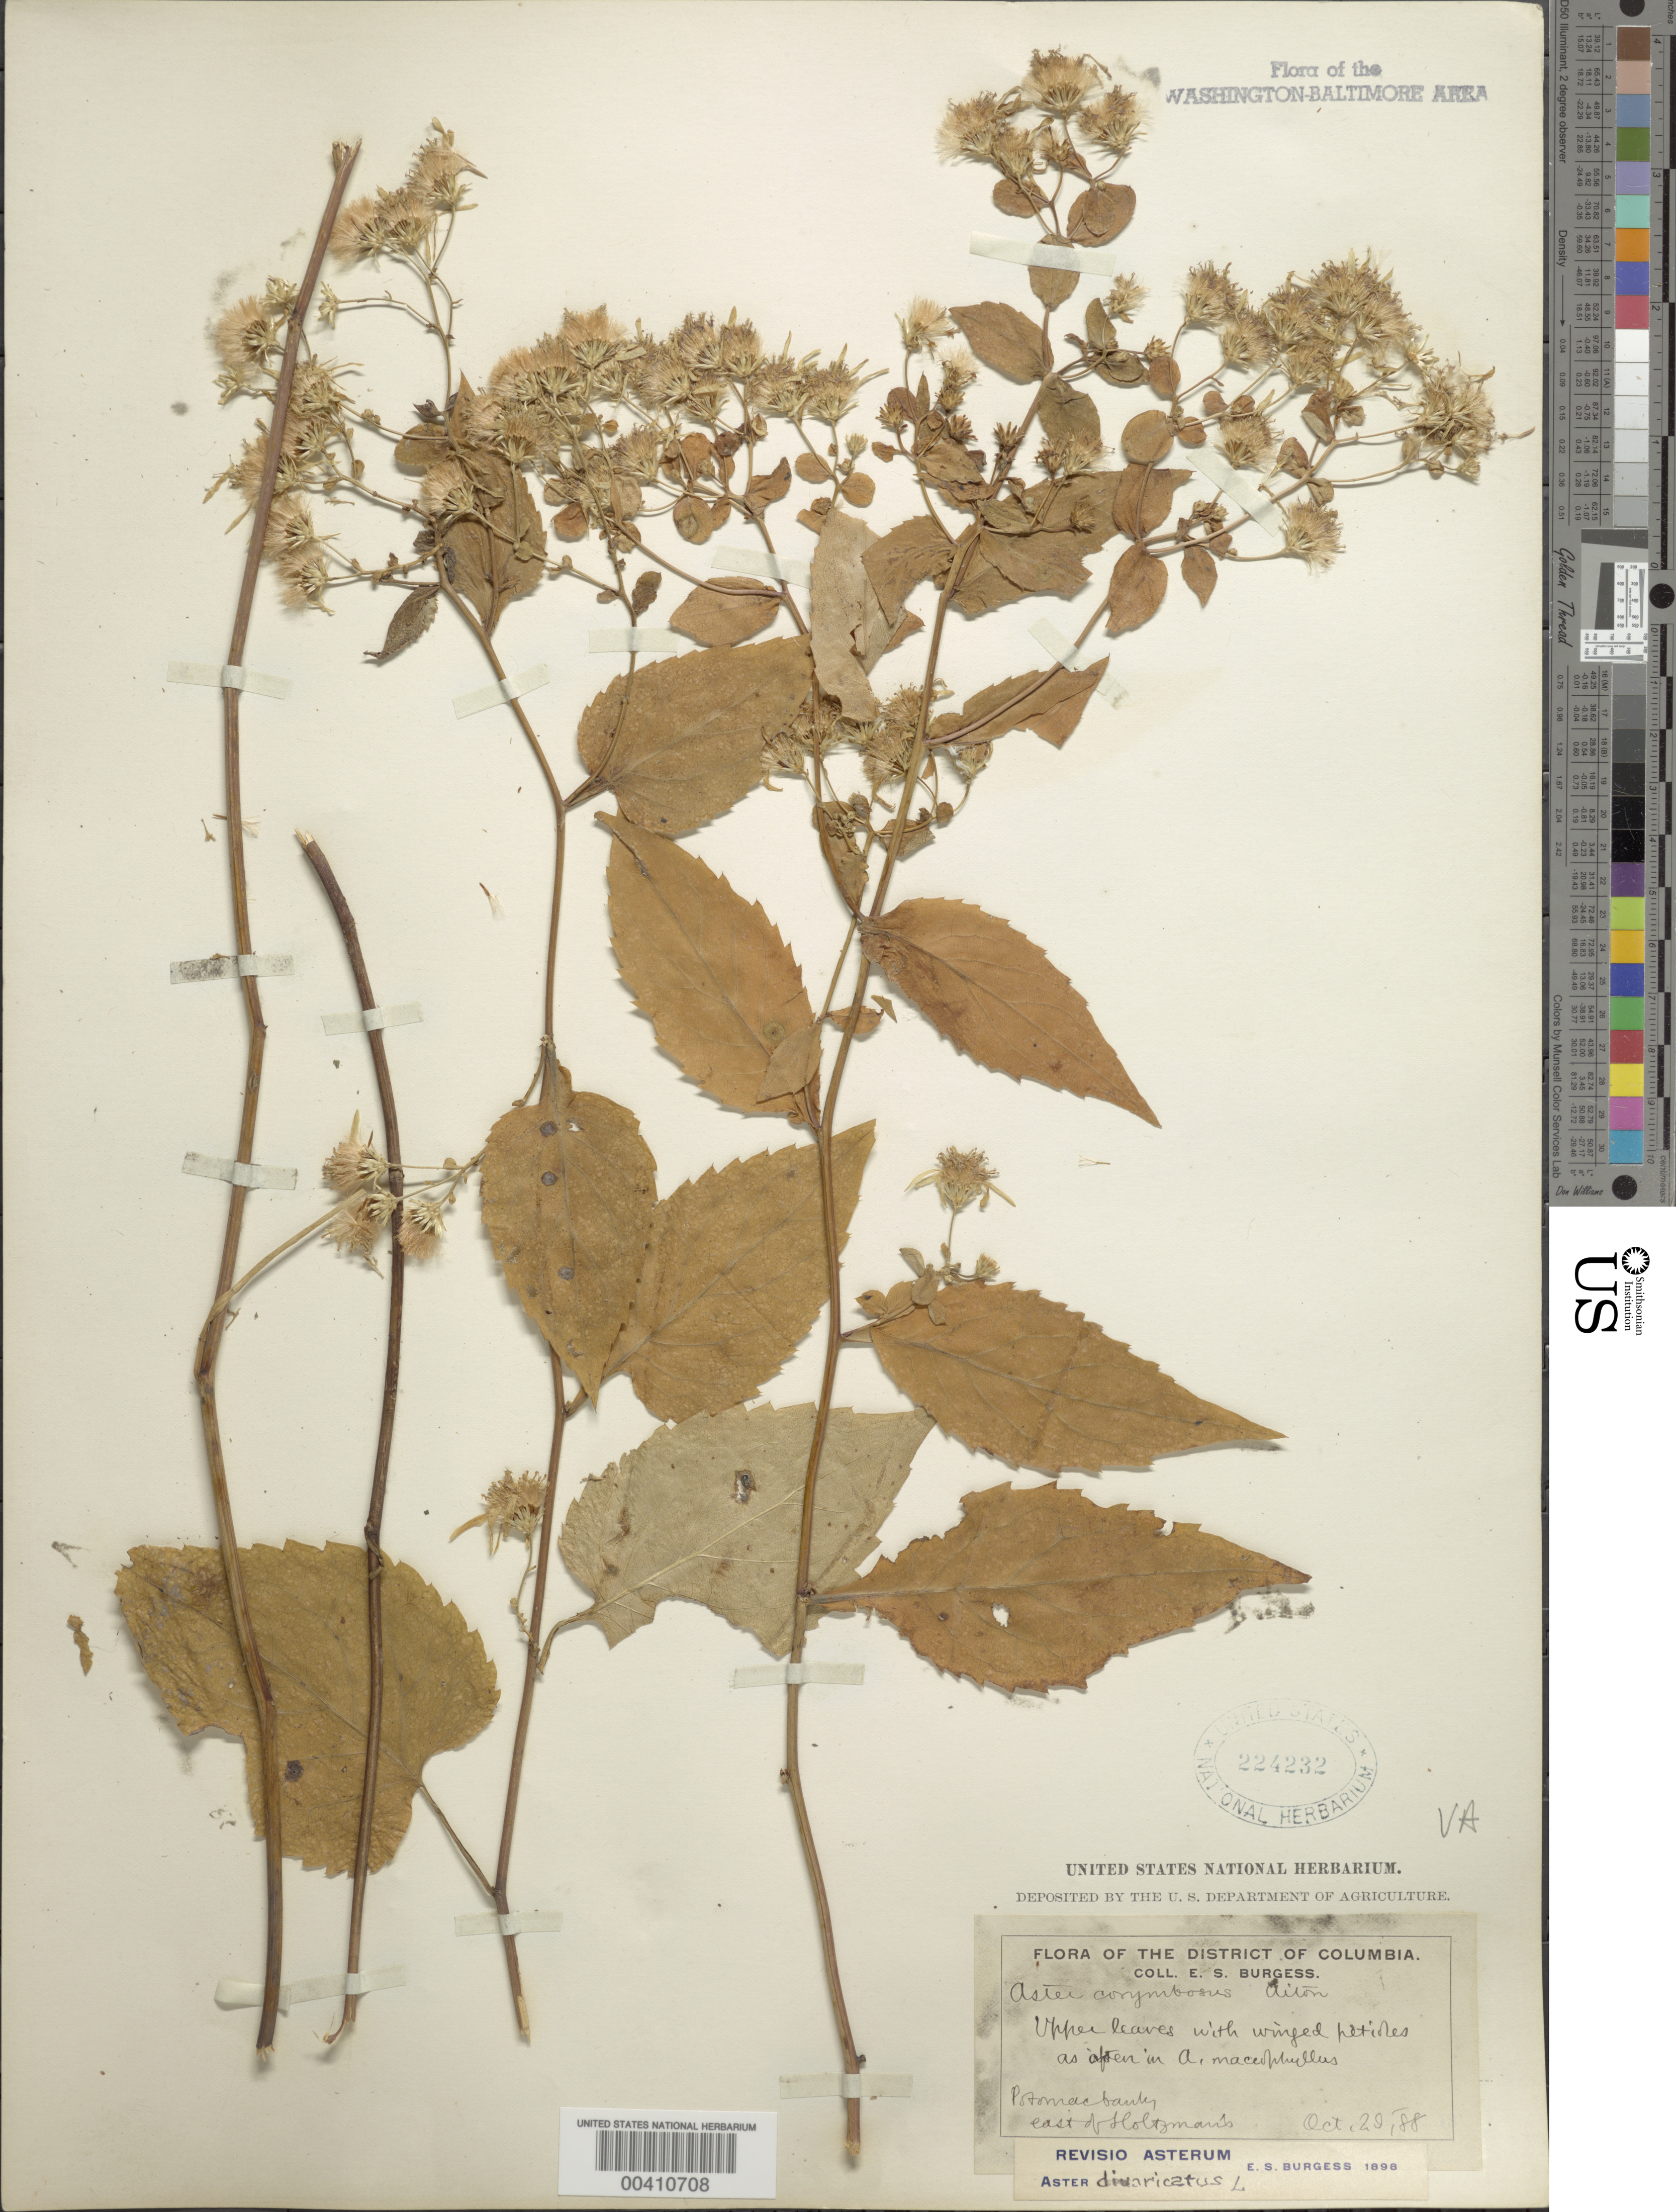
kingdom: Plantae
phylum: Tracheophyta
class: Magnoliopsida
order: Asterales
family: Asteraceae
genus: Eurybia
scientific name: Eurybia divaricata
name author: (L.) G.L. Nesom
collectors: E. Burgess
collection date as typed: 29 Oct 1888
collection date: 1888-10-29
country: United States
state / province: Virginia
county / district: Arlington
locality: Potomac Banks, E of Holtzman's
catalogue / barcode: US 224232